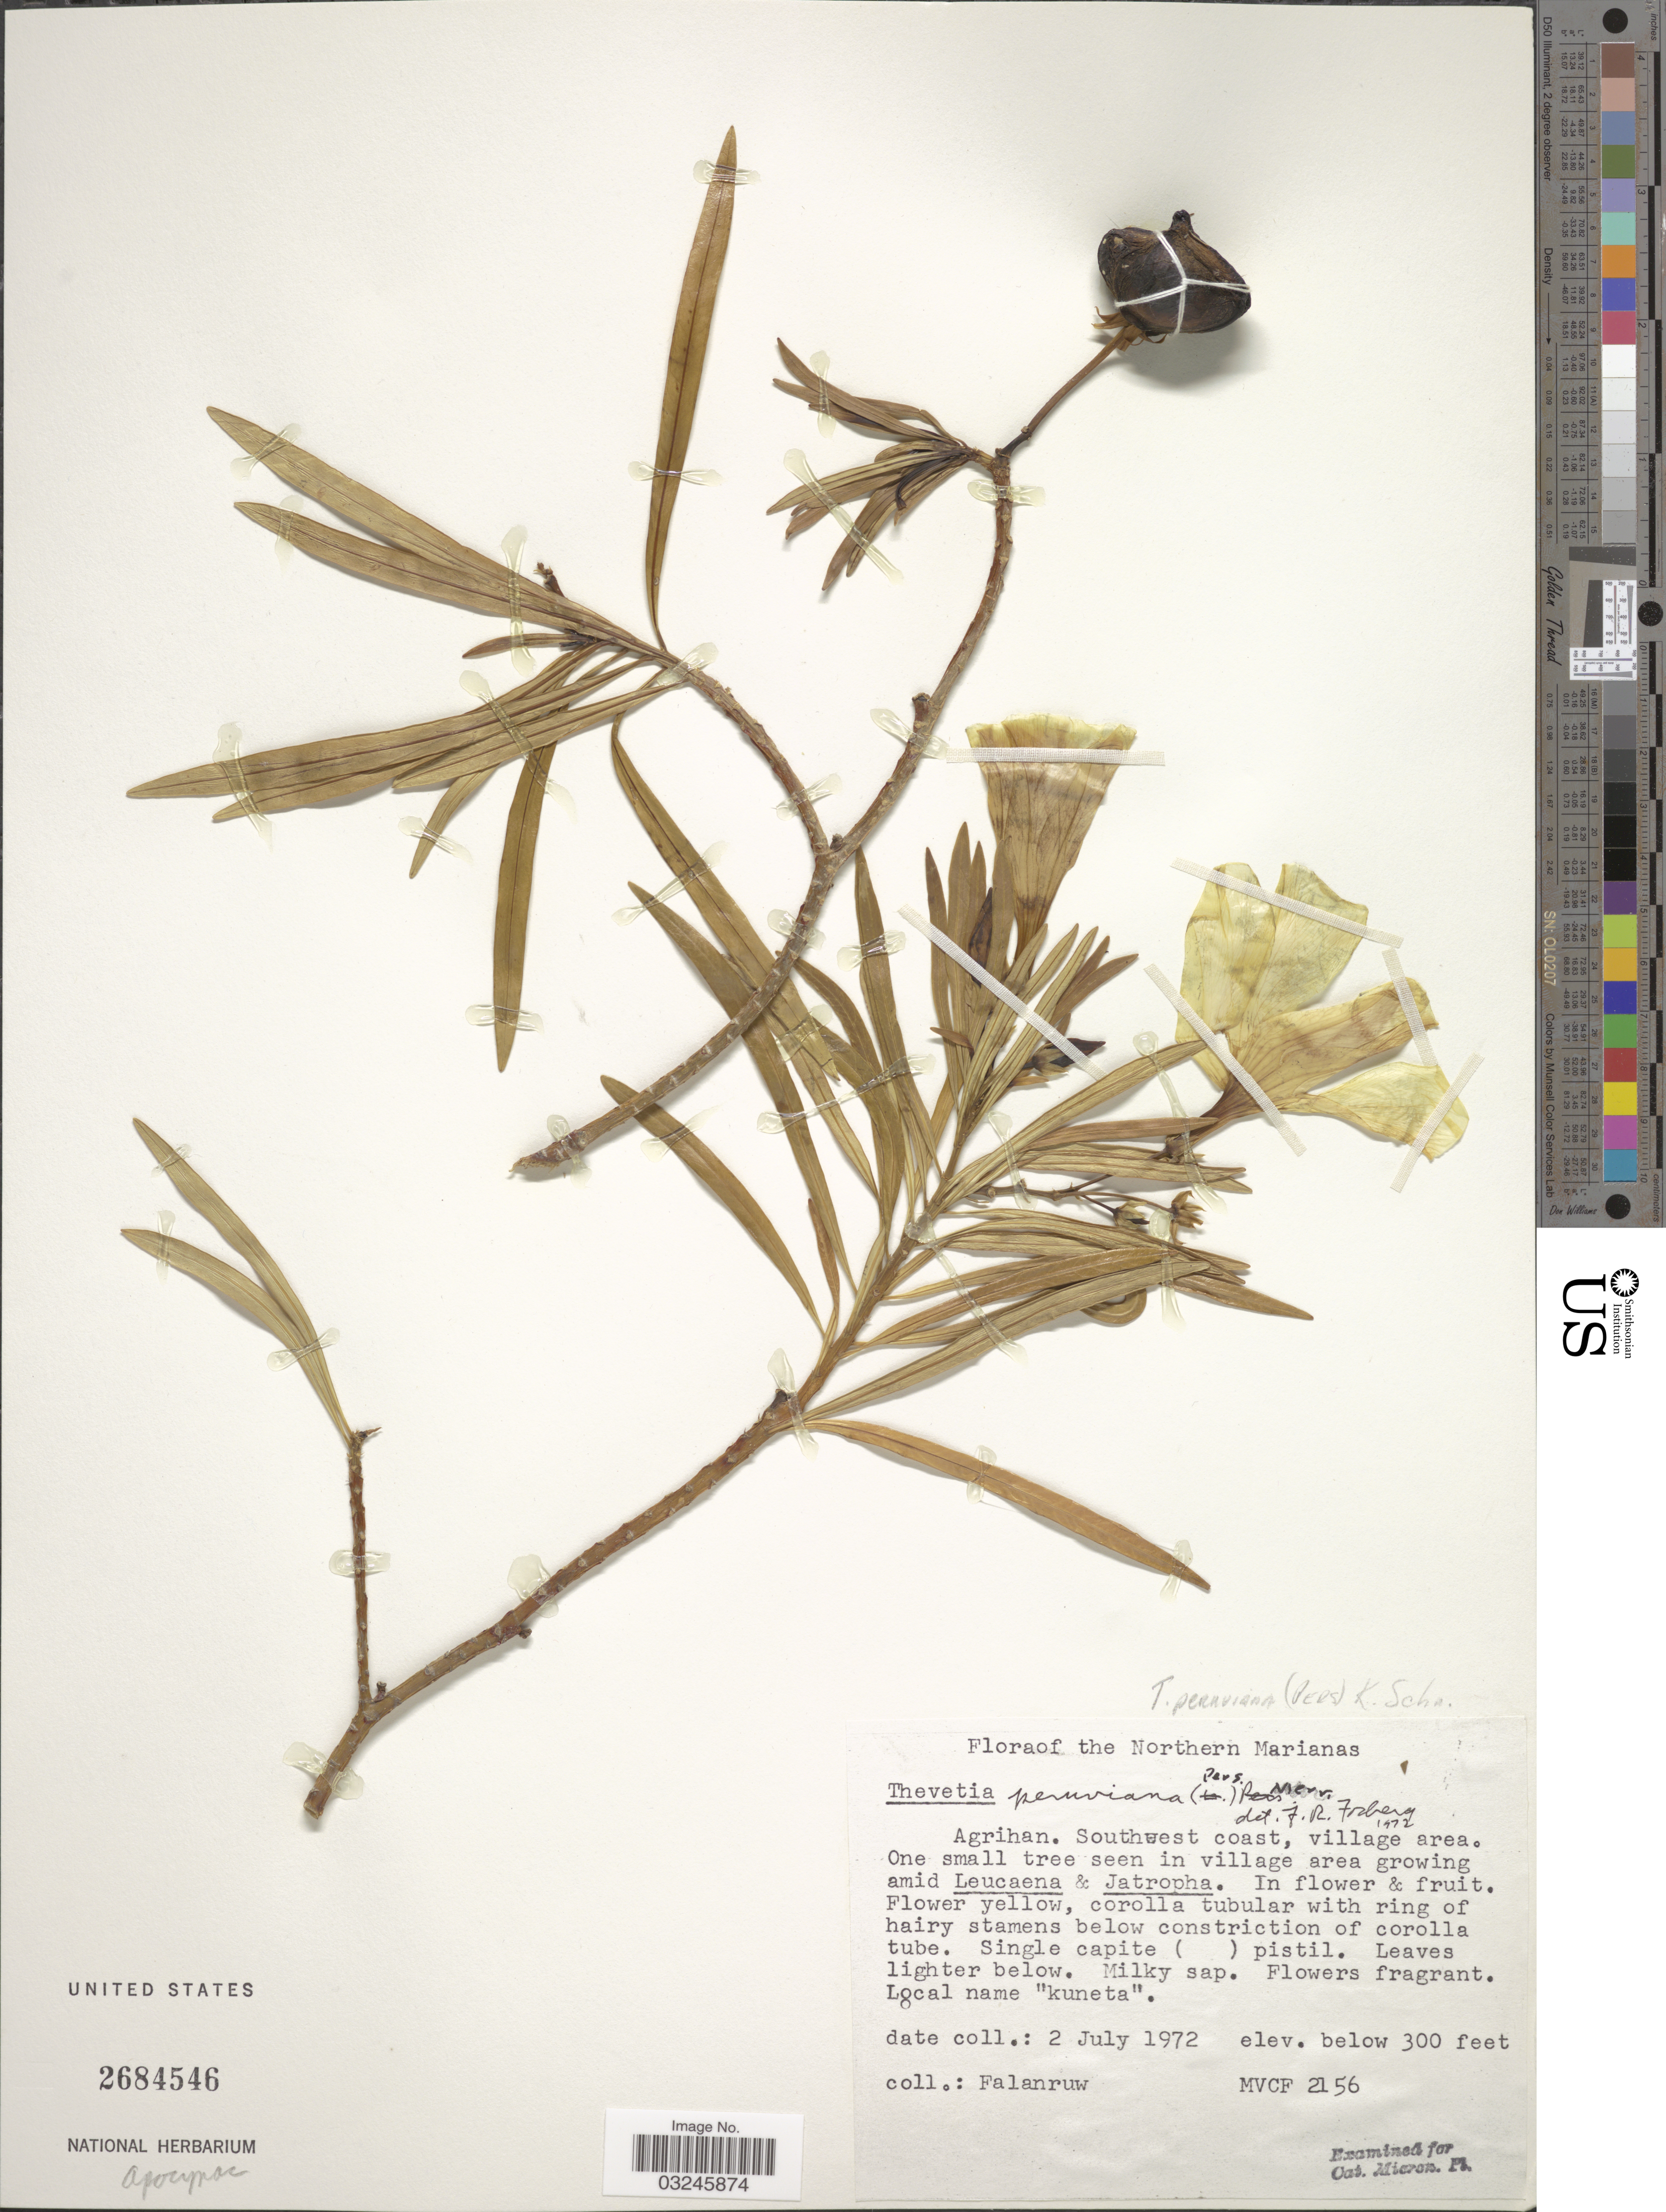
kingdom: Plantae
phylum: Tracheophyta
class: Magnoliopsida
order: Gentianales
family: Apocynaceae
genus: Thevetia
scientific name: Thevetia neriifolia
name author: Juss. ex Steud.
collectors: Falanruw, --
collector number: MVCF2156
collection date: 1972-07-02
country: Northern Mariana Islands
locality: Agrihan. Southwest coast, village area.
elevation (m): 91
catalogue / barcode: US 2684546